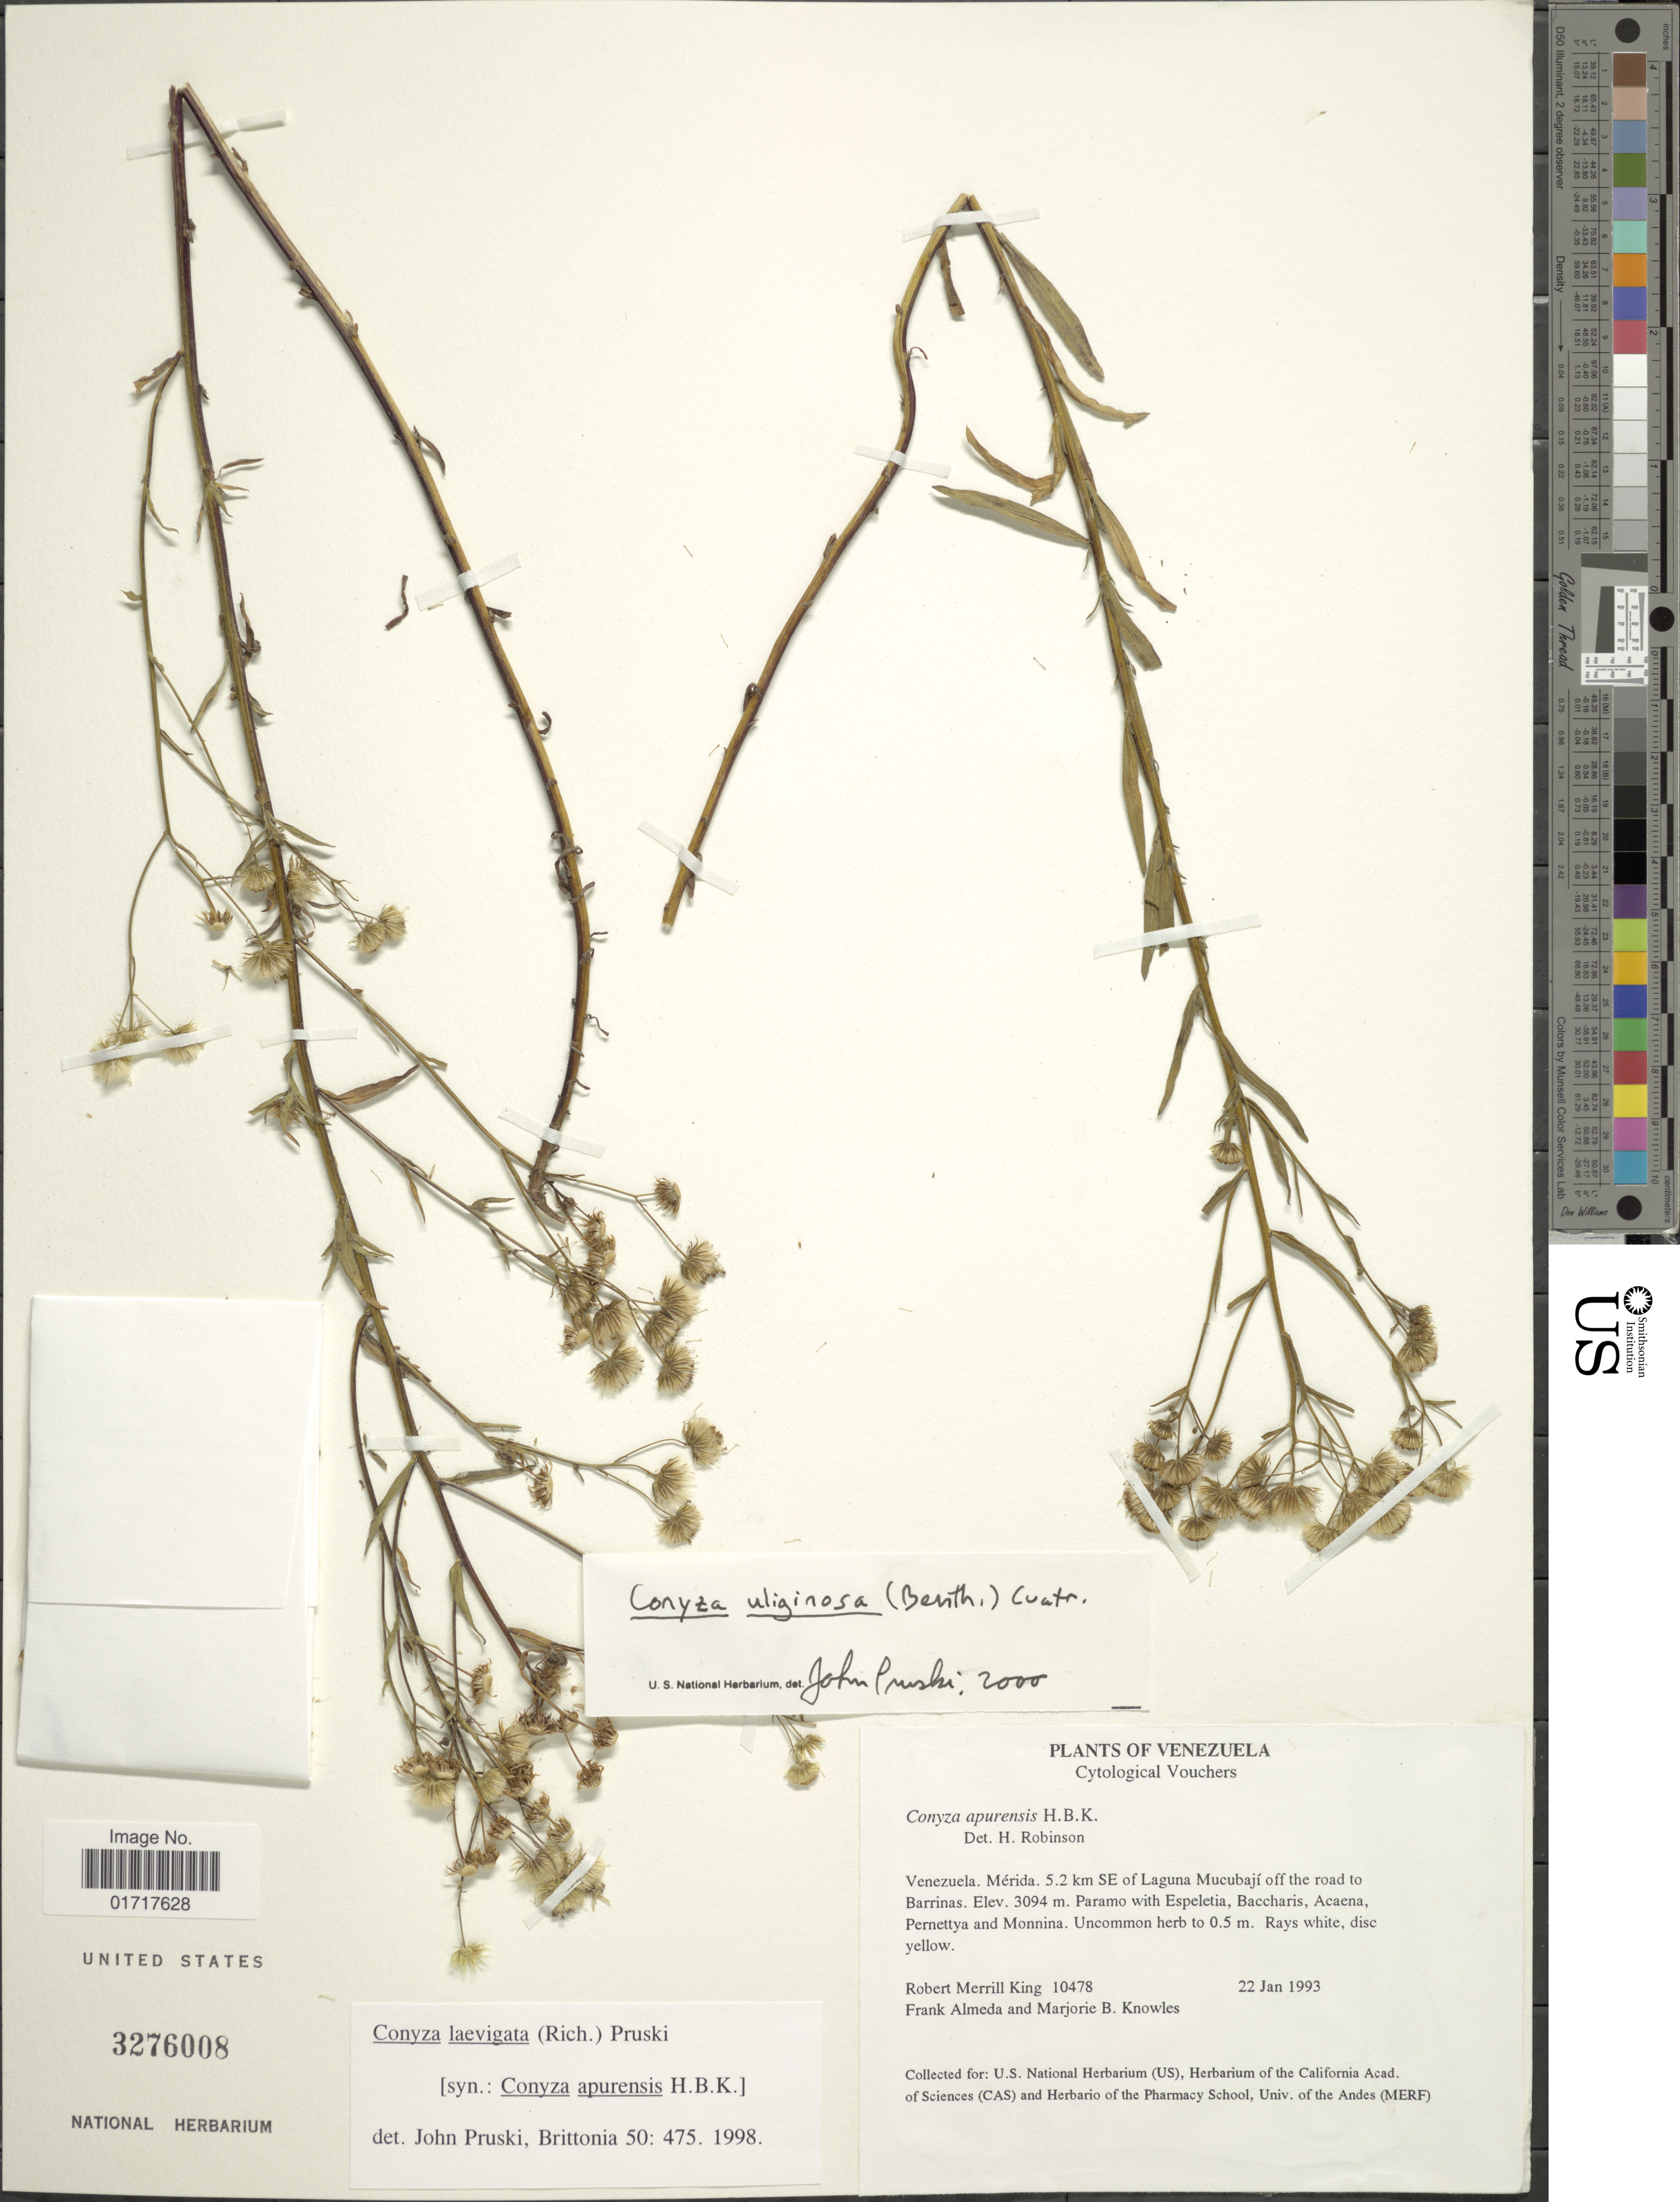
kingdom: Plantae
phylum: Tracheophyta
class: Magnoliopsida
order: Asterales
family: Asteraceae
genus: Conyza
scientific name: Conyza uliginosa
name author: (Benth.) Cuatrec.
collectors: R. M. King, F. Almeda & M. B. Knowles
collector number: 3094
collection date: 1993-01-22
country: Venezuela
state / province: Mérida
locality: Venezuela, Merida 5.2 km SE of Laguna Mucubaji off the road to Barrinas.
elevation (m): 3094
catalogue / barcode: US 3276008